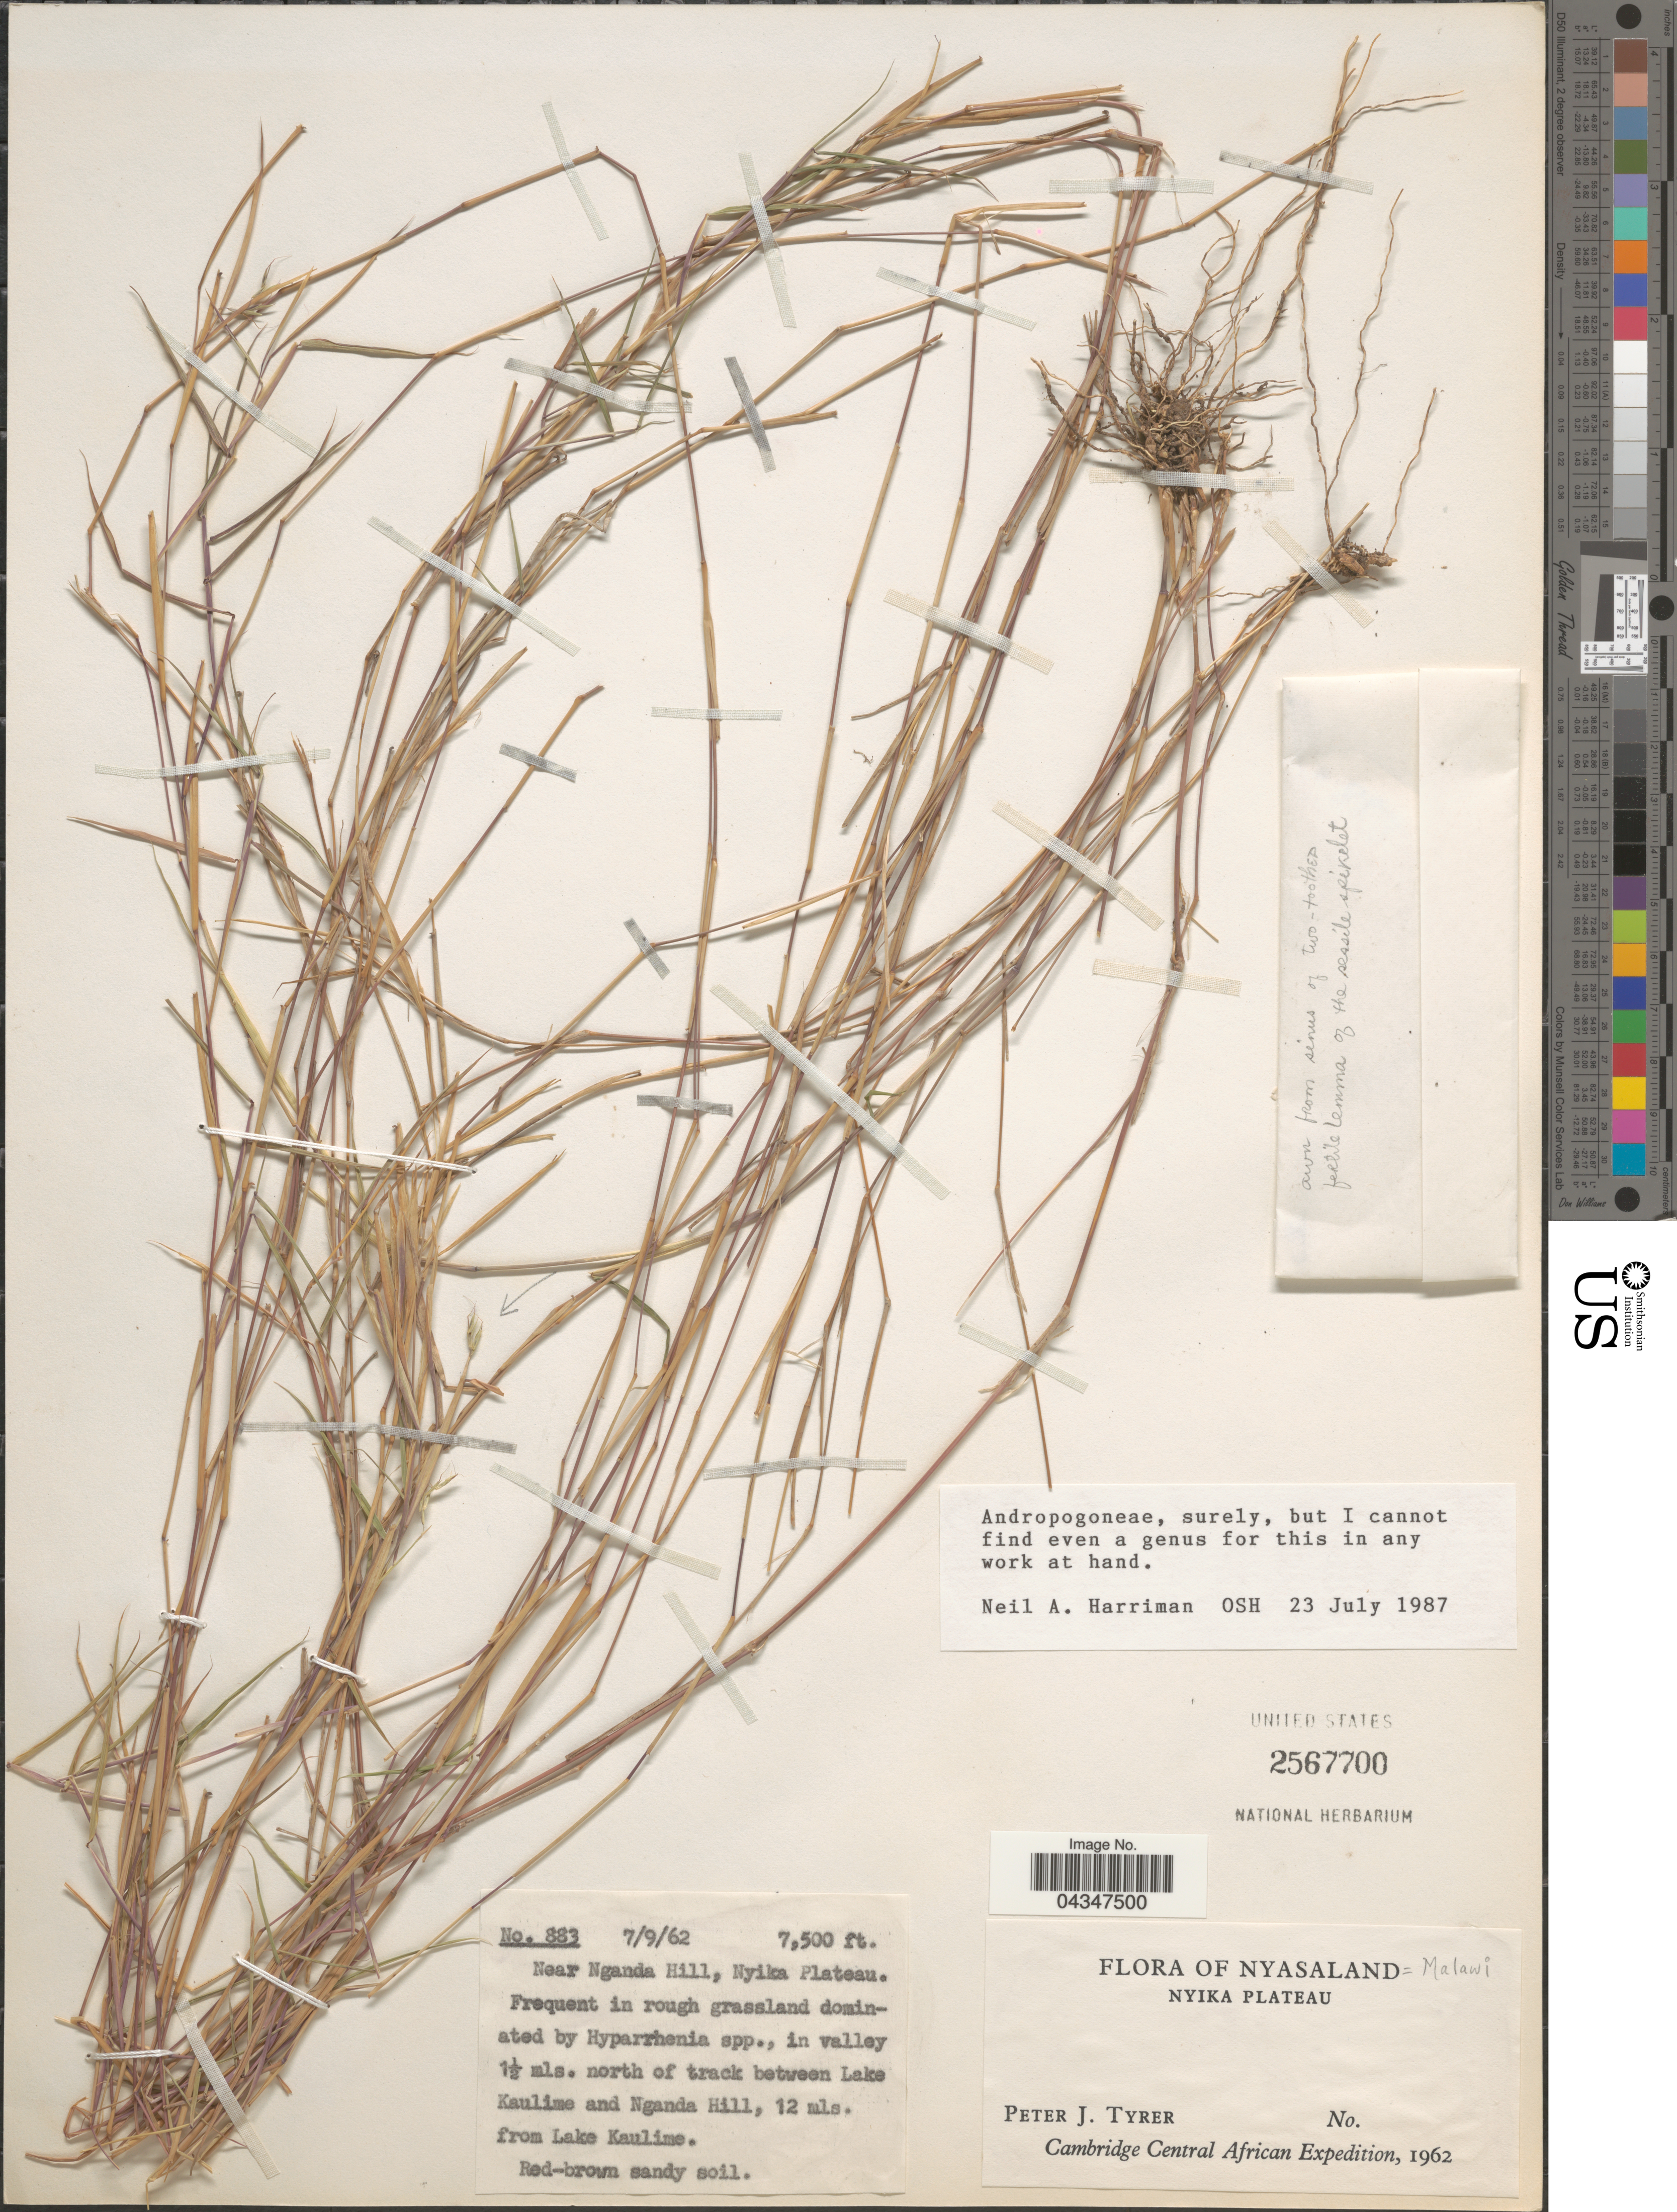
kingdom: Plantae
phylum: Tracheophyta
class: Liliopsida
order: Poales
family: Poaceae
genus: Andropogon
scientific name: Andropogon sp.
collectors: P. Tyrer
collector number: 883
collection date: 1962-09-07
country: Malawi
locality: Nyasaland. Nyika Plateau. Near Nganda Hill, Nyika Plateau. In valley 1½ mls. north of track between Lake Kaulime and Nganda Hill, 12 mls. from Lake Kaulime. Cambridge Central African Expedition, 1962.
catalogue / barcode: US 2567700